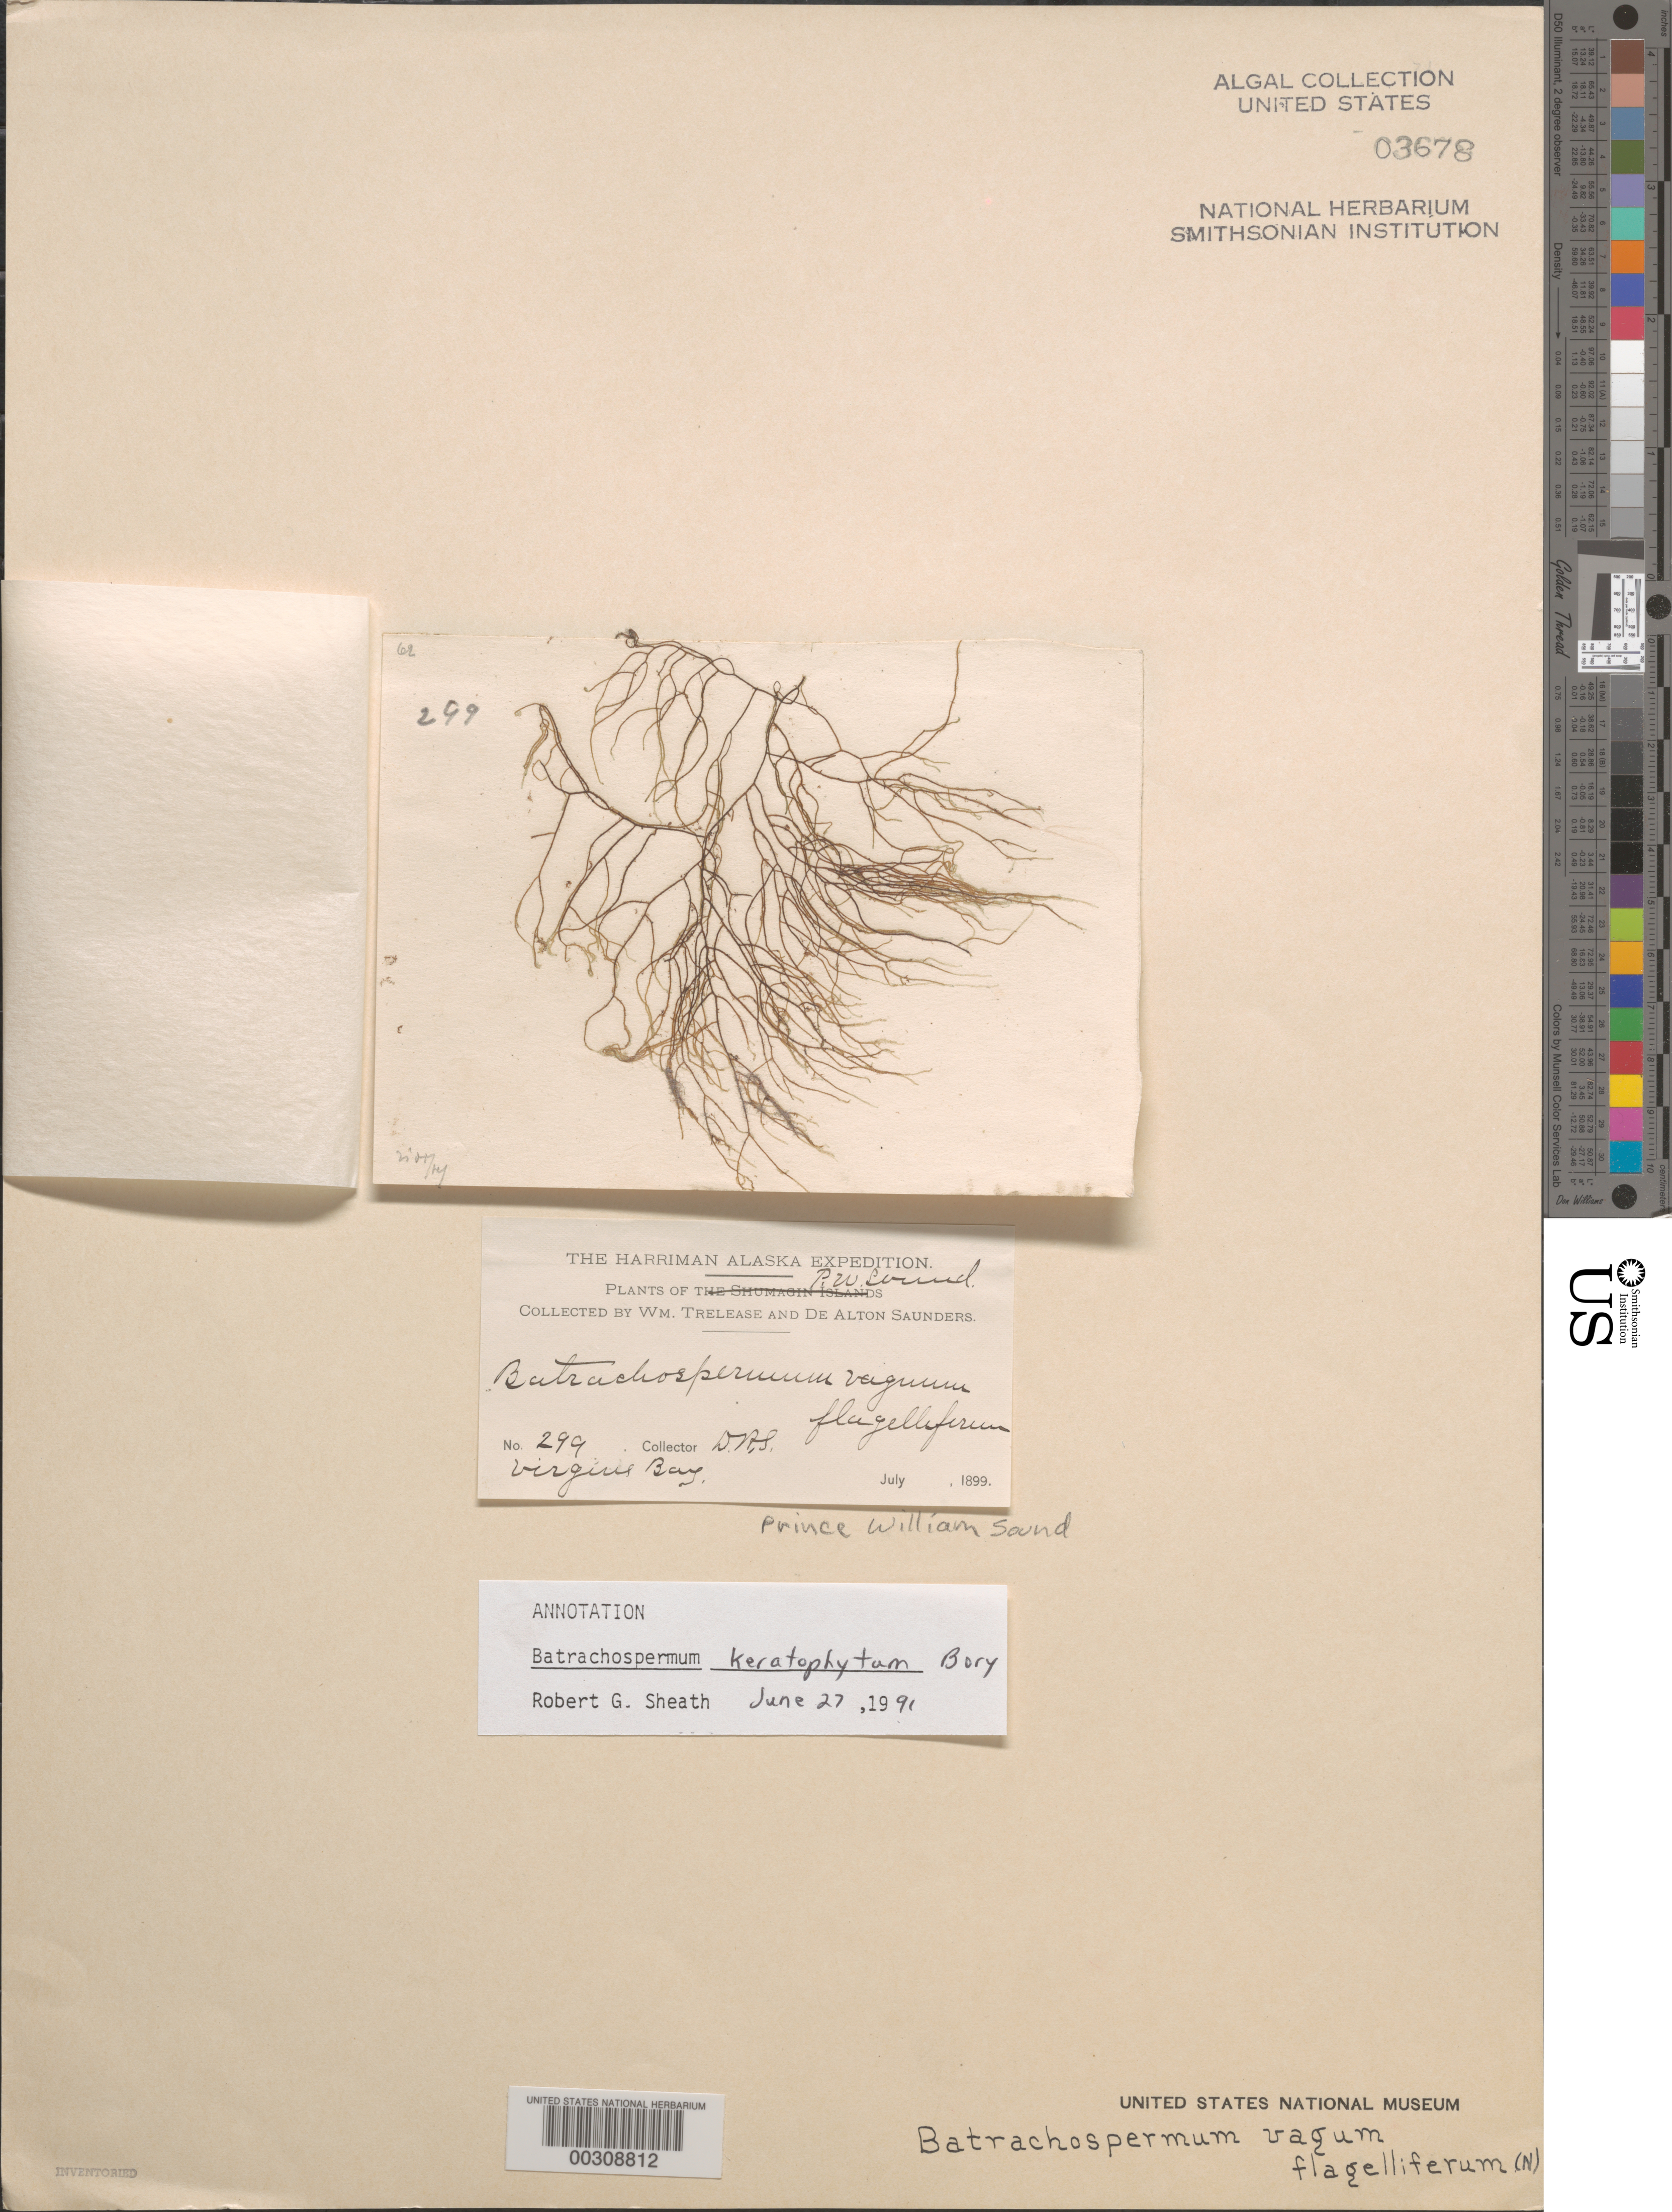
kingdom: Plantae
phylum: Rhodophyta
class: Florideophyceae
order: Batrachospermales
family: Batrachospermaceae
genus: Paludicola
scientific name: Paludicola keratophyta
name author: (Bory) M.L. Vis & Necchi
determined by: Algae name updating Project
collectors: D. Saunders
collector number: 299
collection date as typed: Jul 1899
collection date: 1899-07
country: United States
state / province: Alaska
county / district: Valdez-Cordova Division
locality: Virgins Bay, Prince William Sound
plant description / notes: Harriman Alaska Expedition, 1899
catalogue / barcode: US 3678